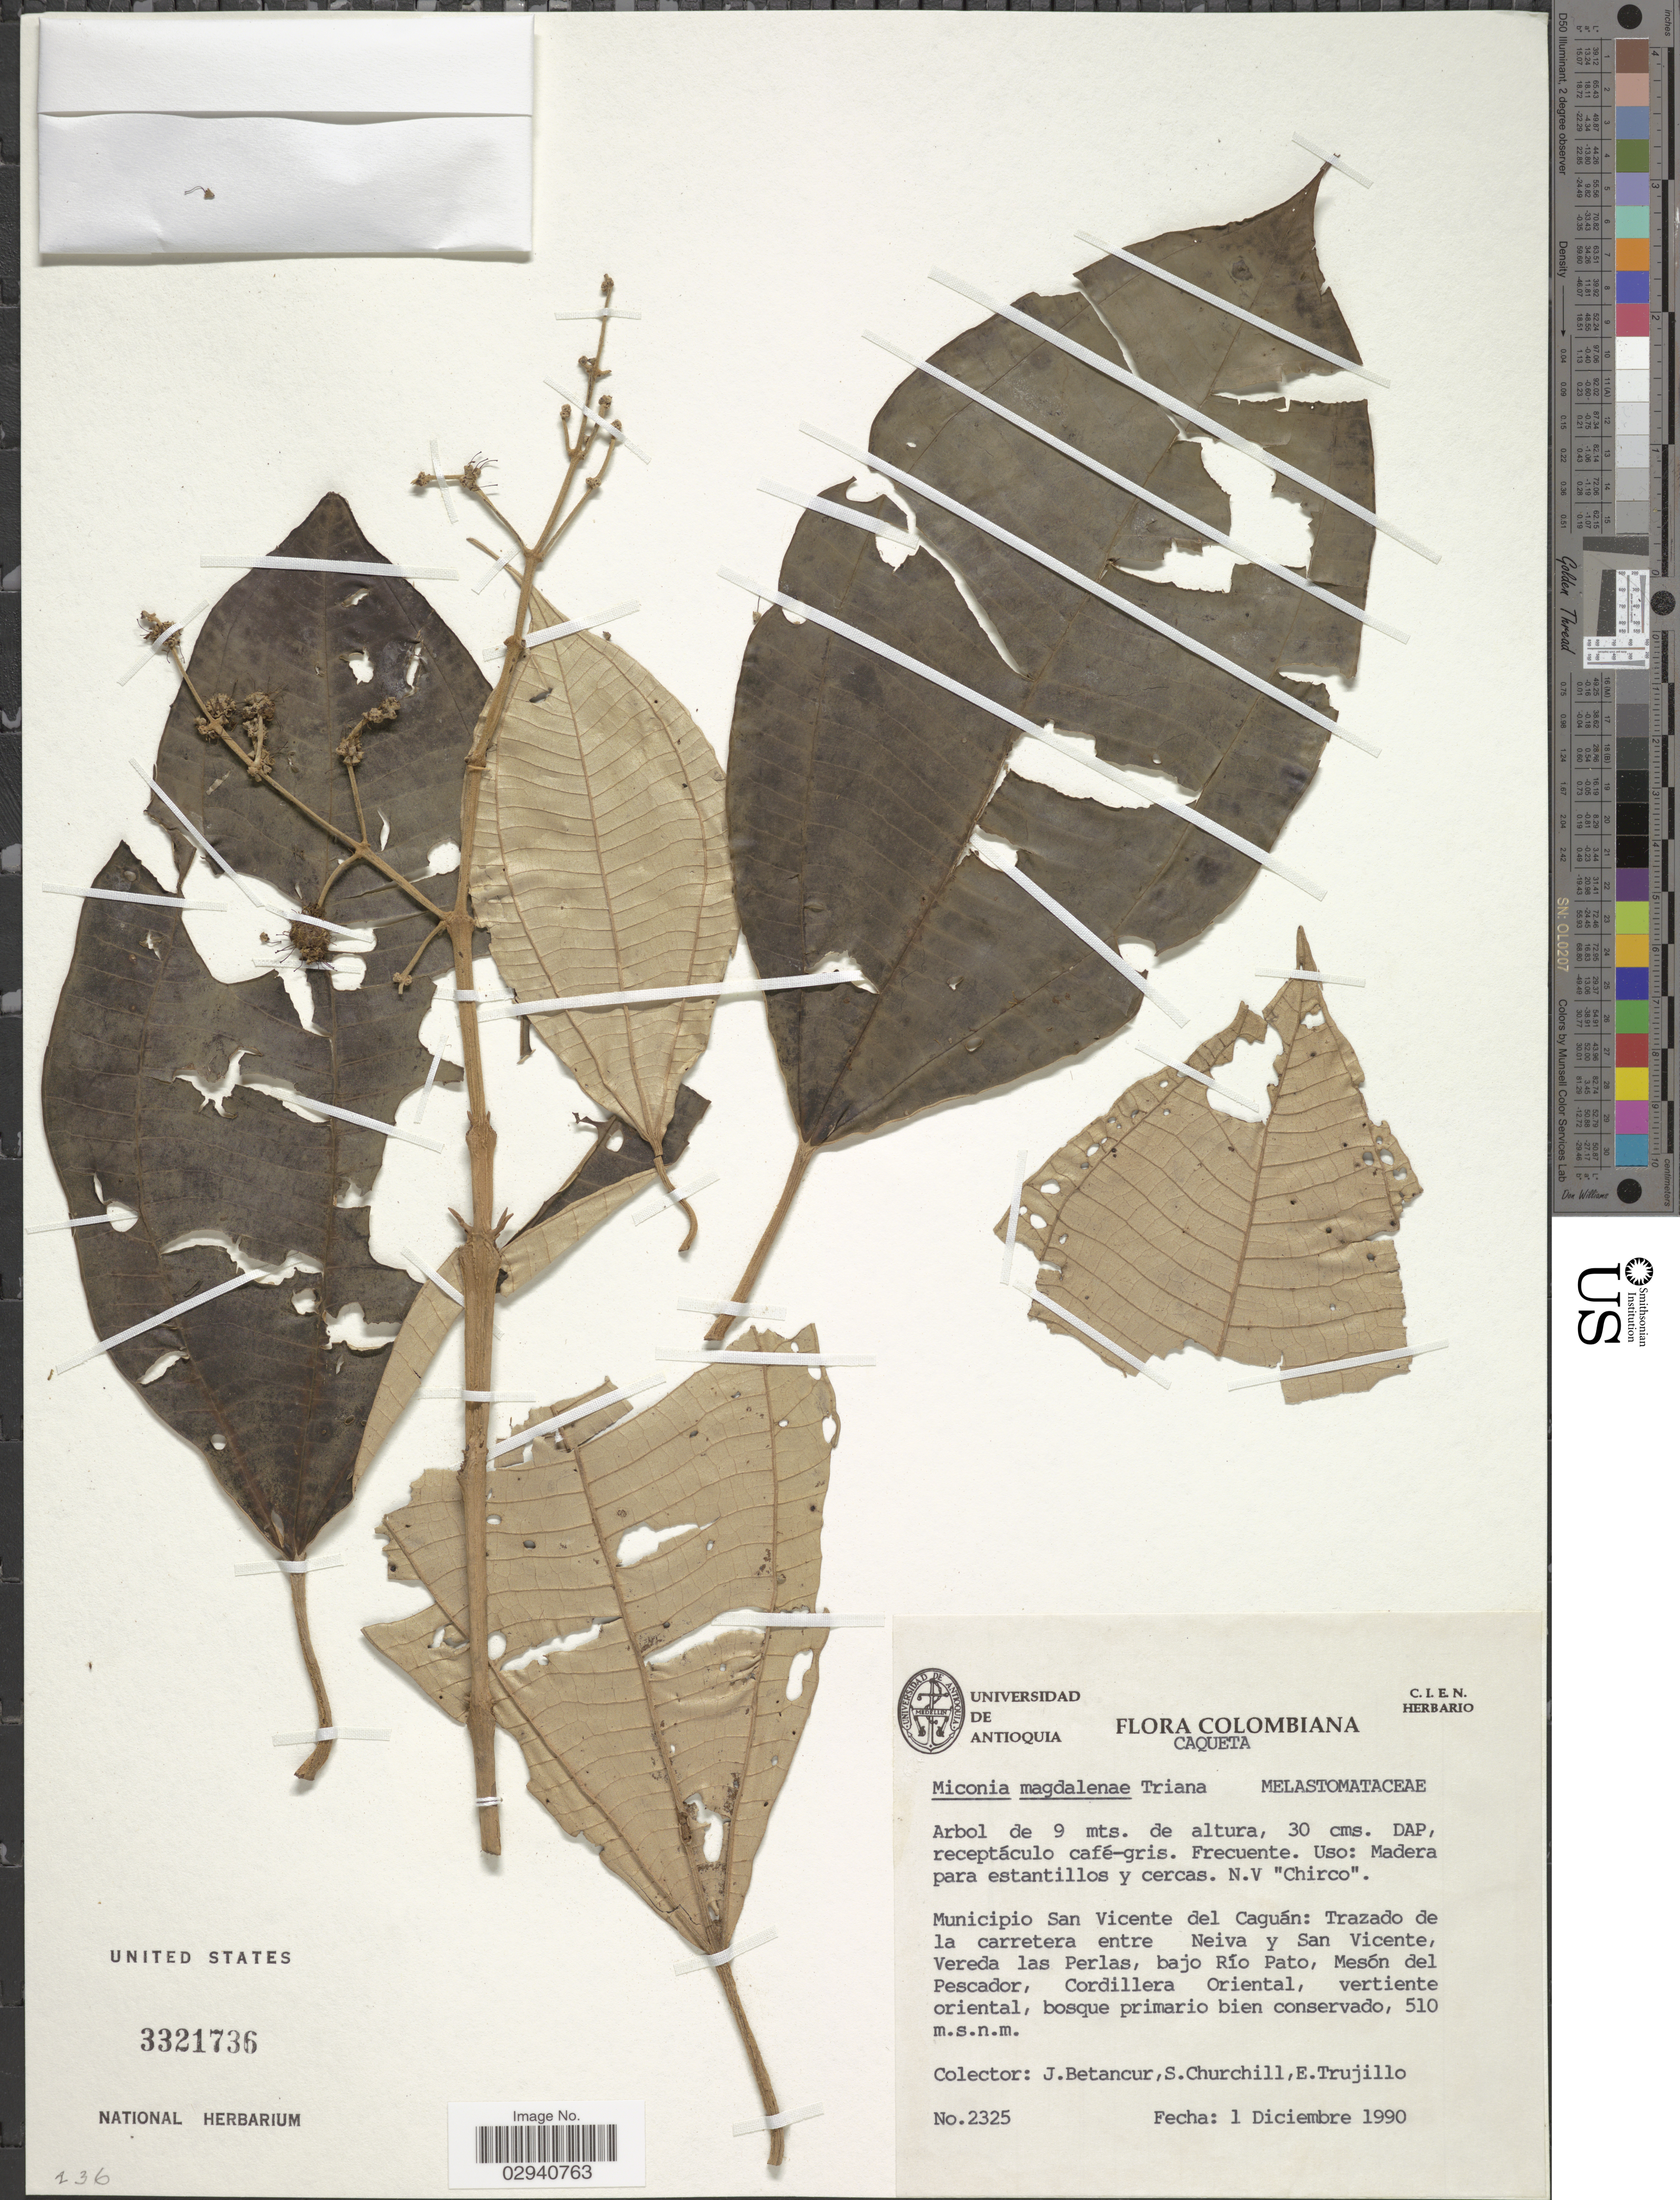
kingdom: Plantae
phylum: Tracheophyta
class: Magnoliopsida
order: Myrtales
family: Melastomataceae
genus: Miconia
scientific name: Miconia magdalenae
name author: Triana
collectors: J. Betancur, S. Churchill & E. Trujillo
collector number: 2325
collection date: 1990-12-01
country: Colombia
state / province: Caquetá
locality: Municipio San Vicente del Caguán: Trazado de la carretera entre Neiva y San Vicente, Vereda las Perlas, bajo Río Pato, Mesón del Pescador, Cordillera Oriental, vertiente oriental.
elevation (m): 510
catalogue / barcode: US 3321736